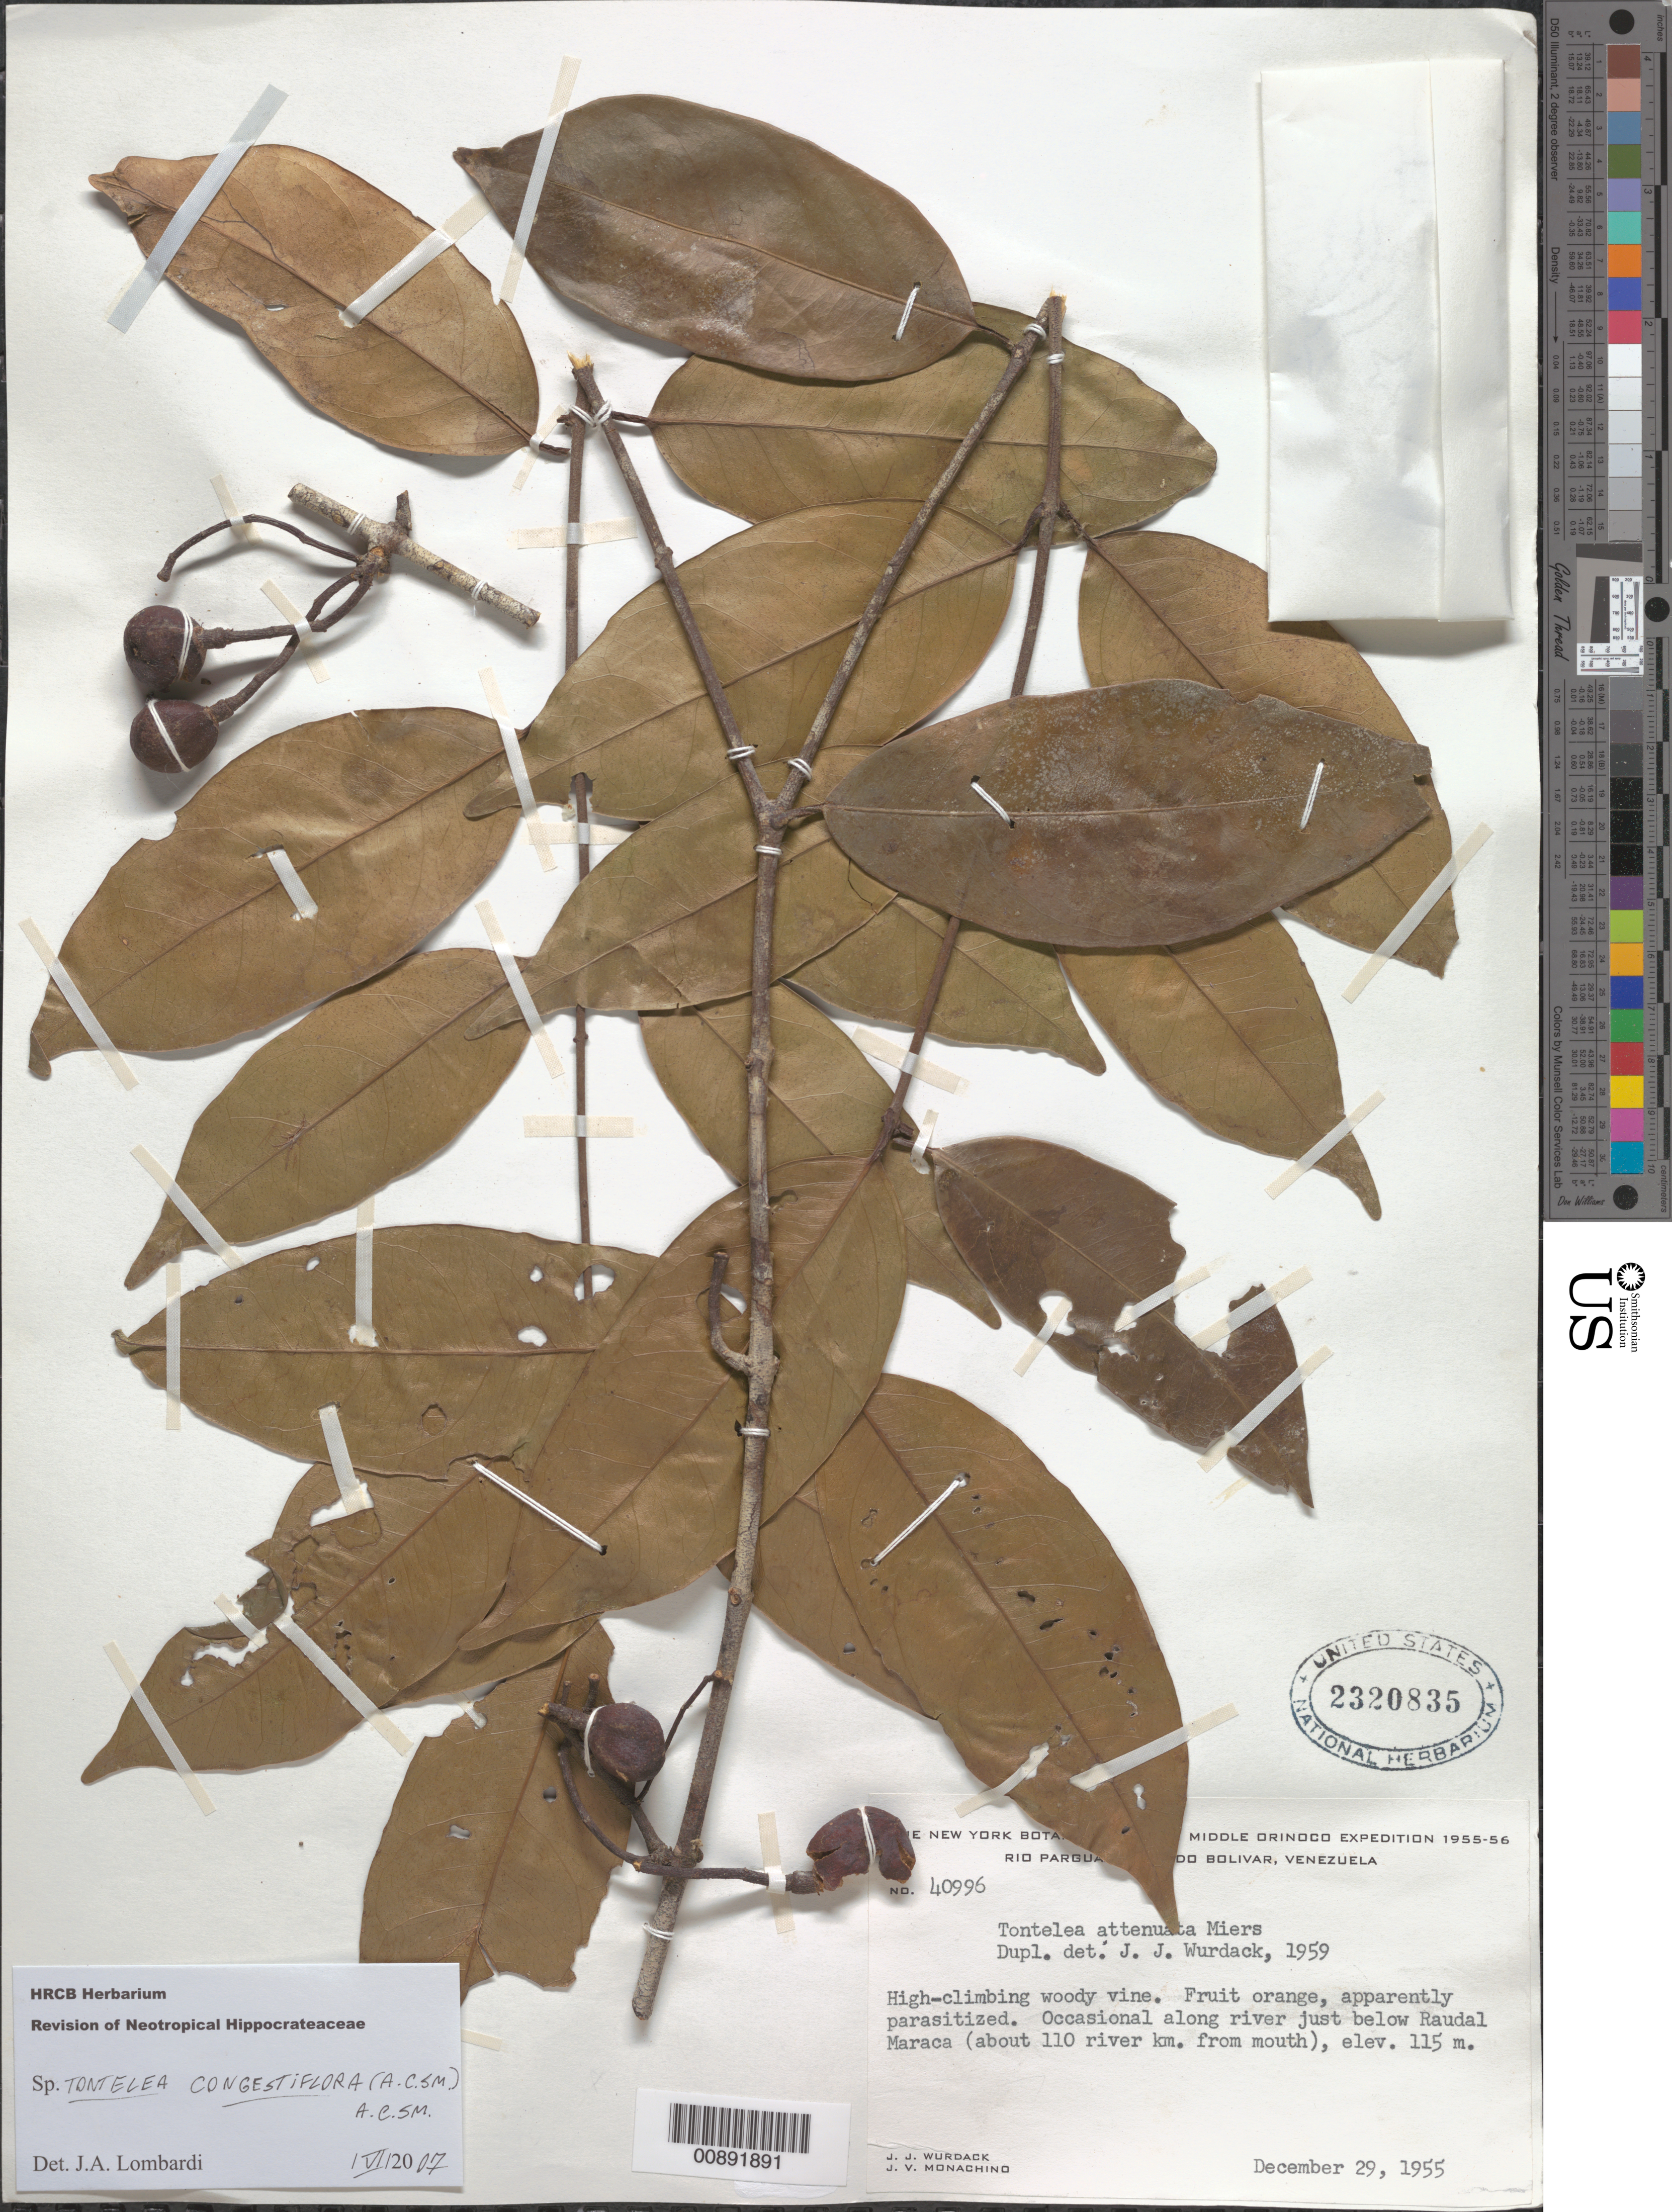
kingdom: Plantae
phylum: Tracheophyta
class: Magnoliopsida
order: Celastrales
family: Celastraceae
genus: Tontelea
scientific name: Tontelea congestiflora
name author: (A.C. Sm.) A.C. Sm.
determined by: Lombardi, Julio A.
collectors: J. J. Wurdack & J. V. Monachino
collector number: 40996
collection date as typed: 29-Dec-55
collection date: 1955-12-29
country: Venezuela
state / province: Bolívar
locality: Río Parguaza, just below Raudal Maraca (about 110 river km from mouth)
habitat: Along river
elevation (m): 115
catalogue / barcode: US 2320835